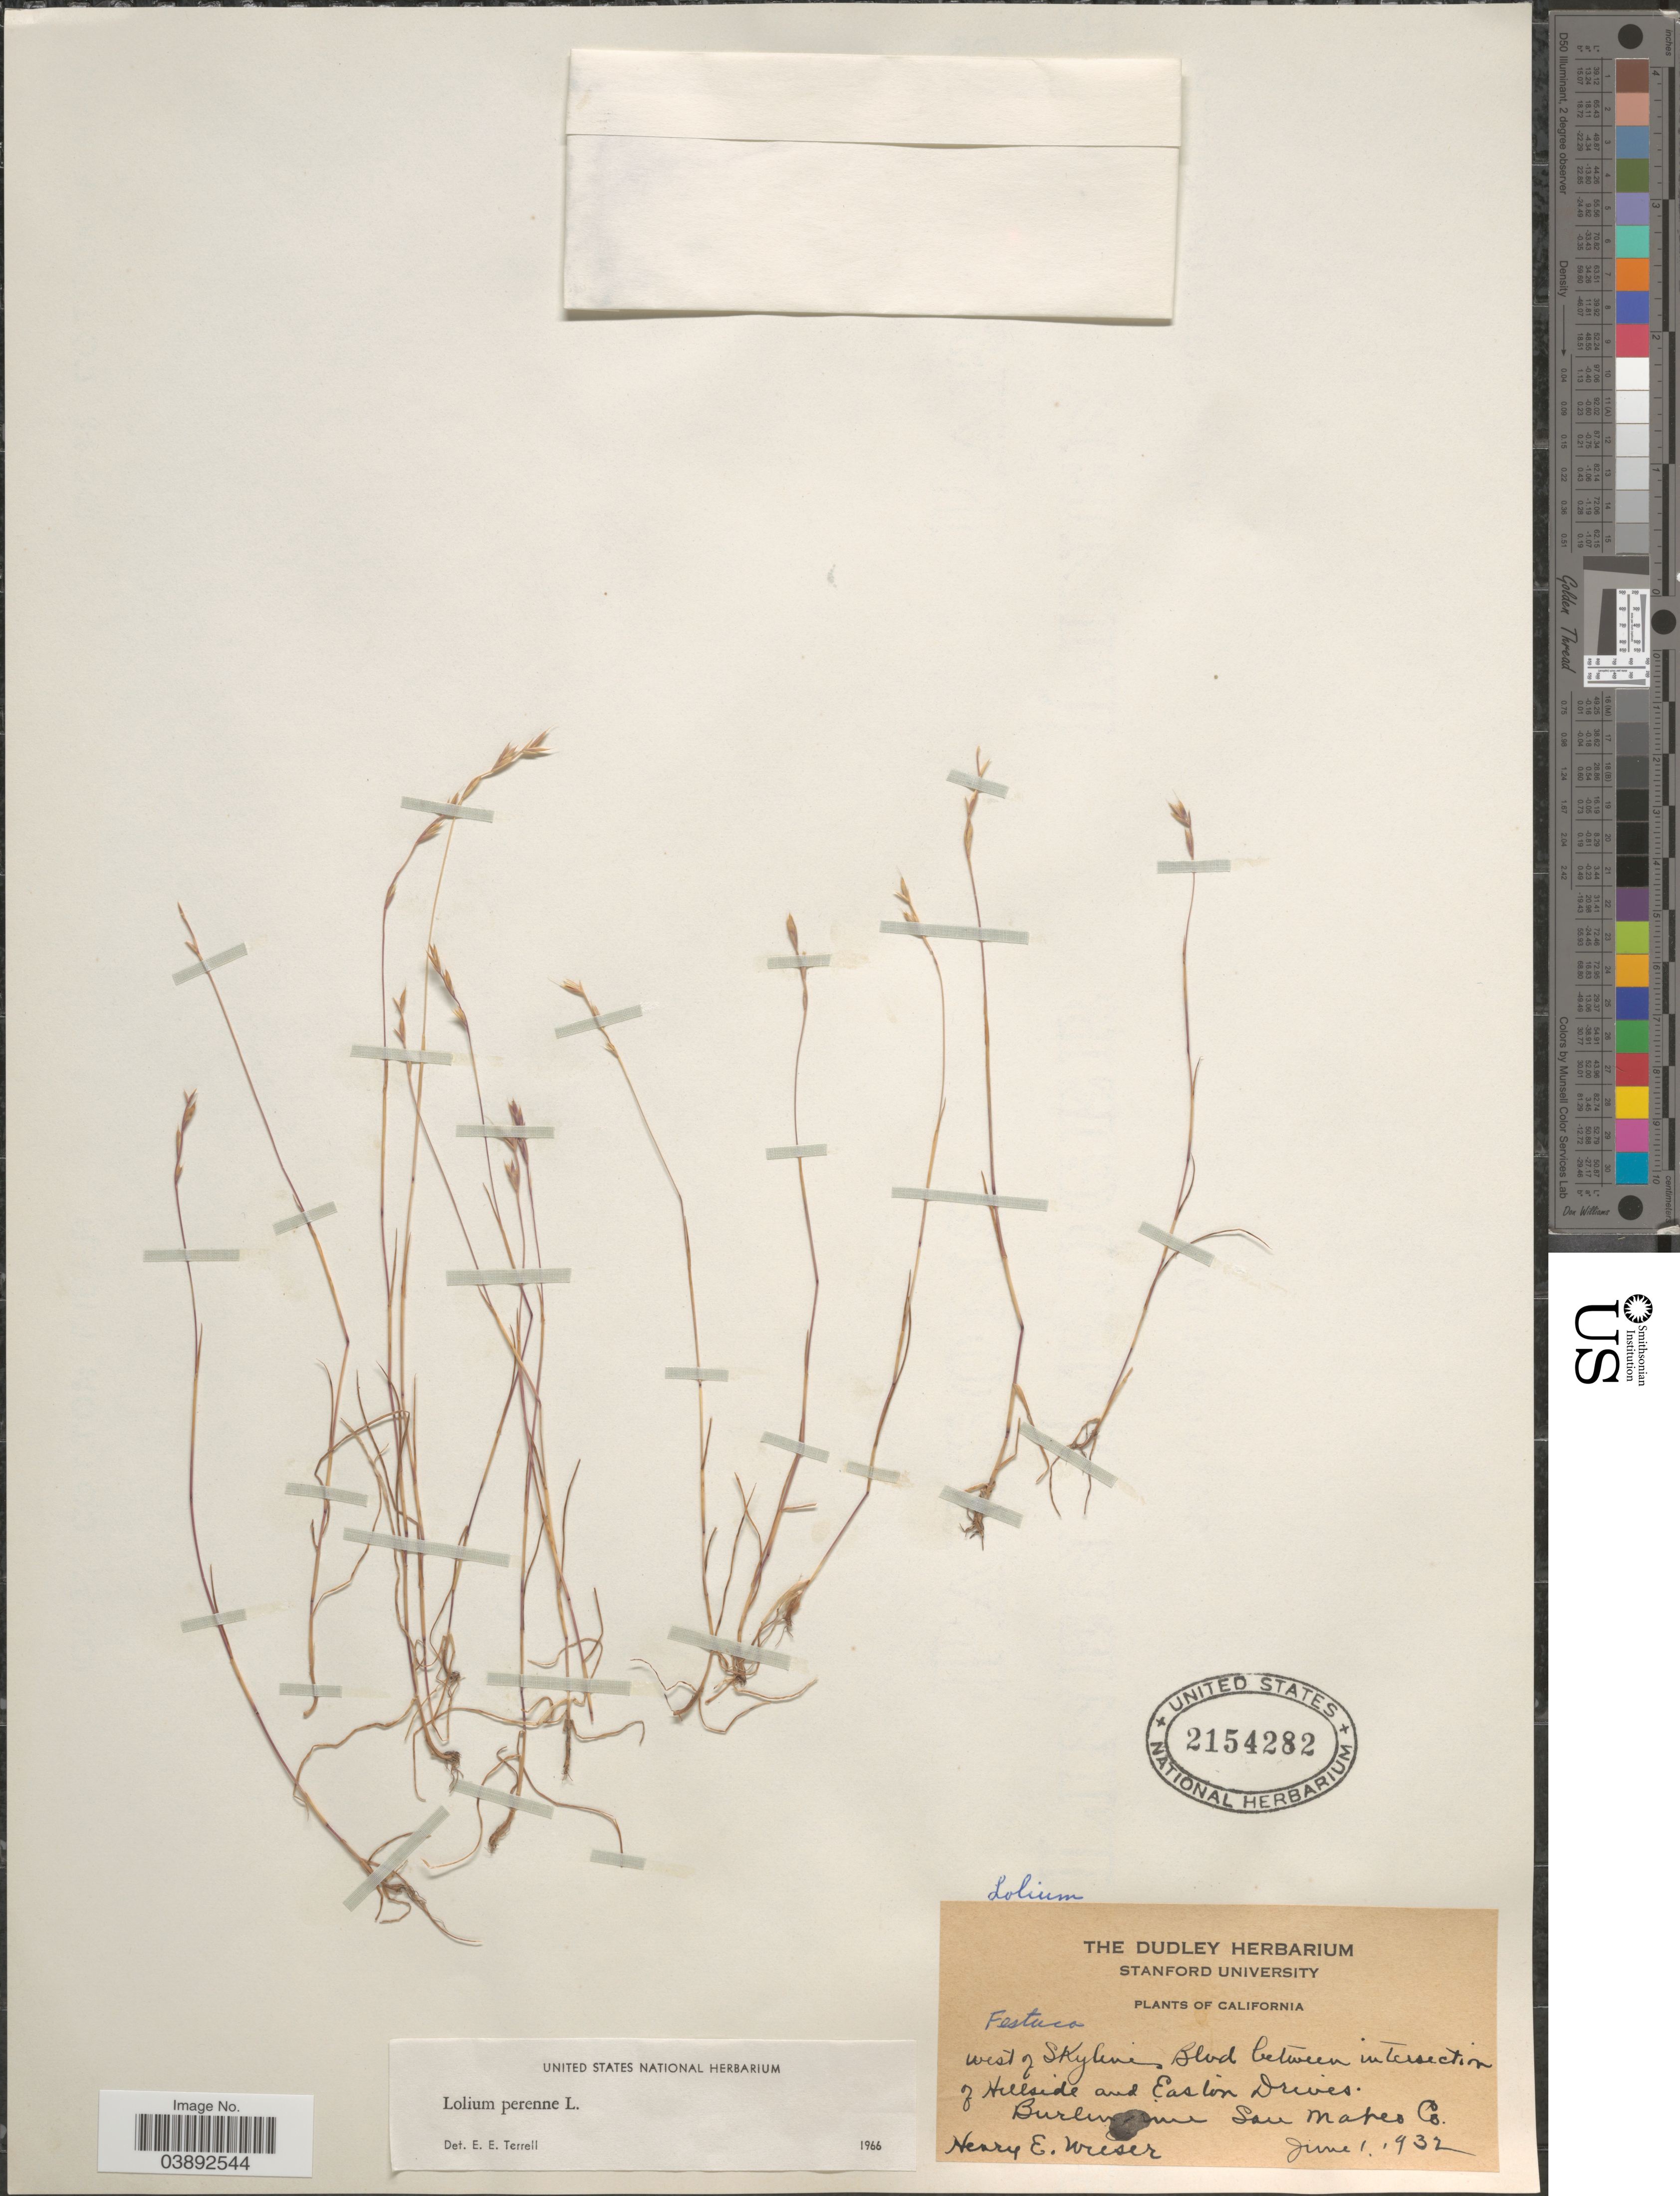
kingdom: Plantae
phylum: Tracheophyta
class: Liliopsida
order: Poales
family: Poaceae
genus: Lolium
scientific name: Lolium perenne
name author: L.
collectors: H. Wieser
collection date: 1932-06-01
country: United States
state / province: California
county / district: San Mateo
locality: West of Skyline Blvd between intersection of Hillside and Easton Drives. Burlingame San Mateo Co.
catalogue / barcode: US 2154282